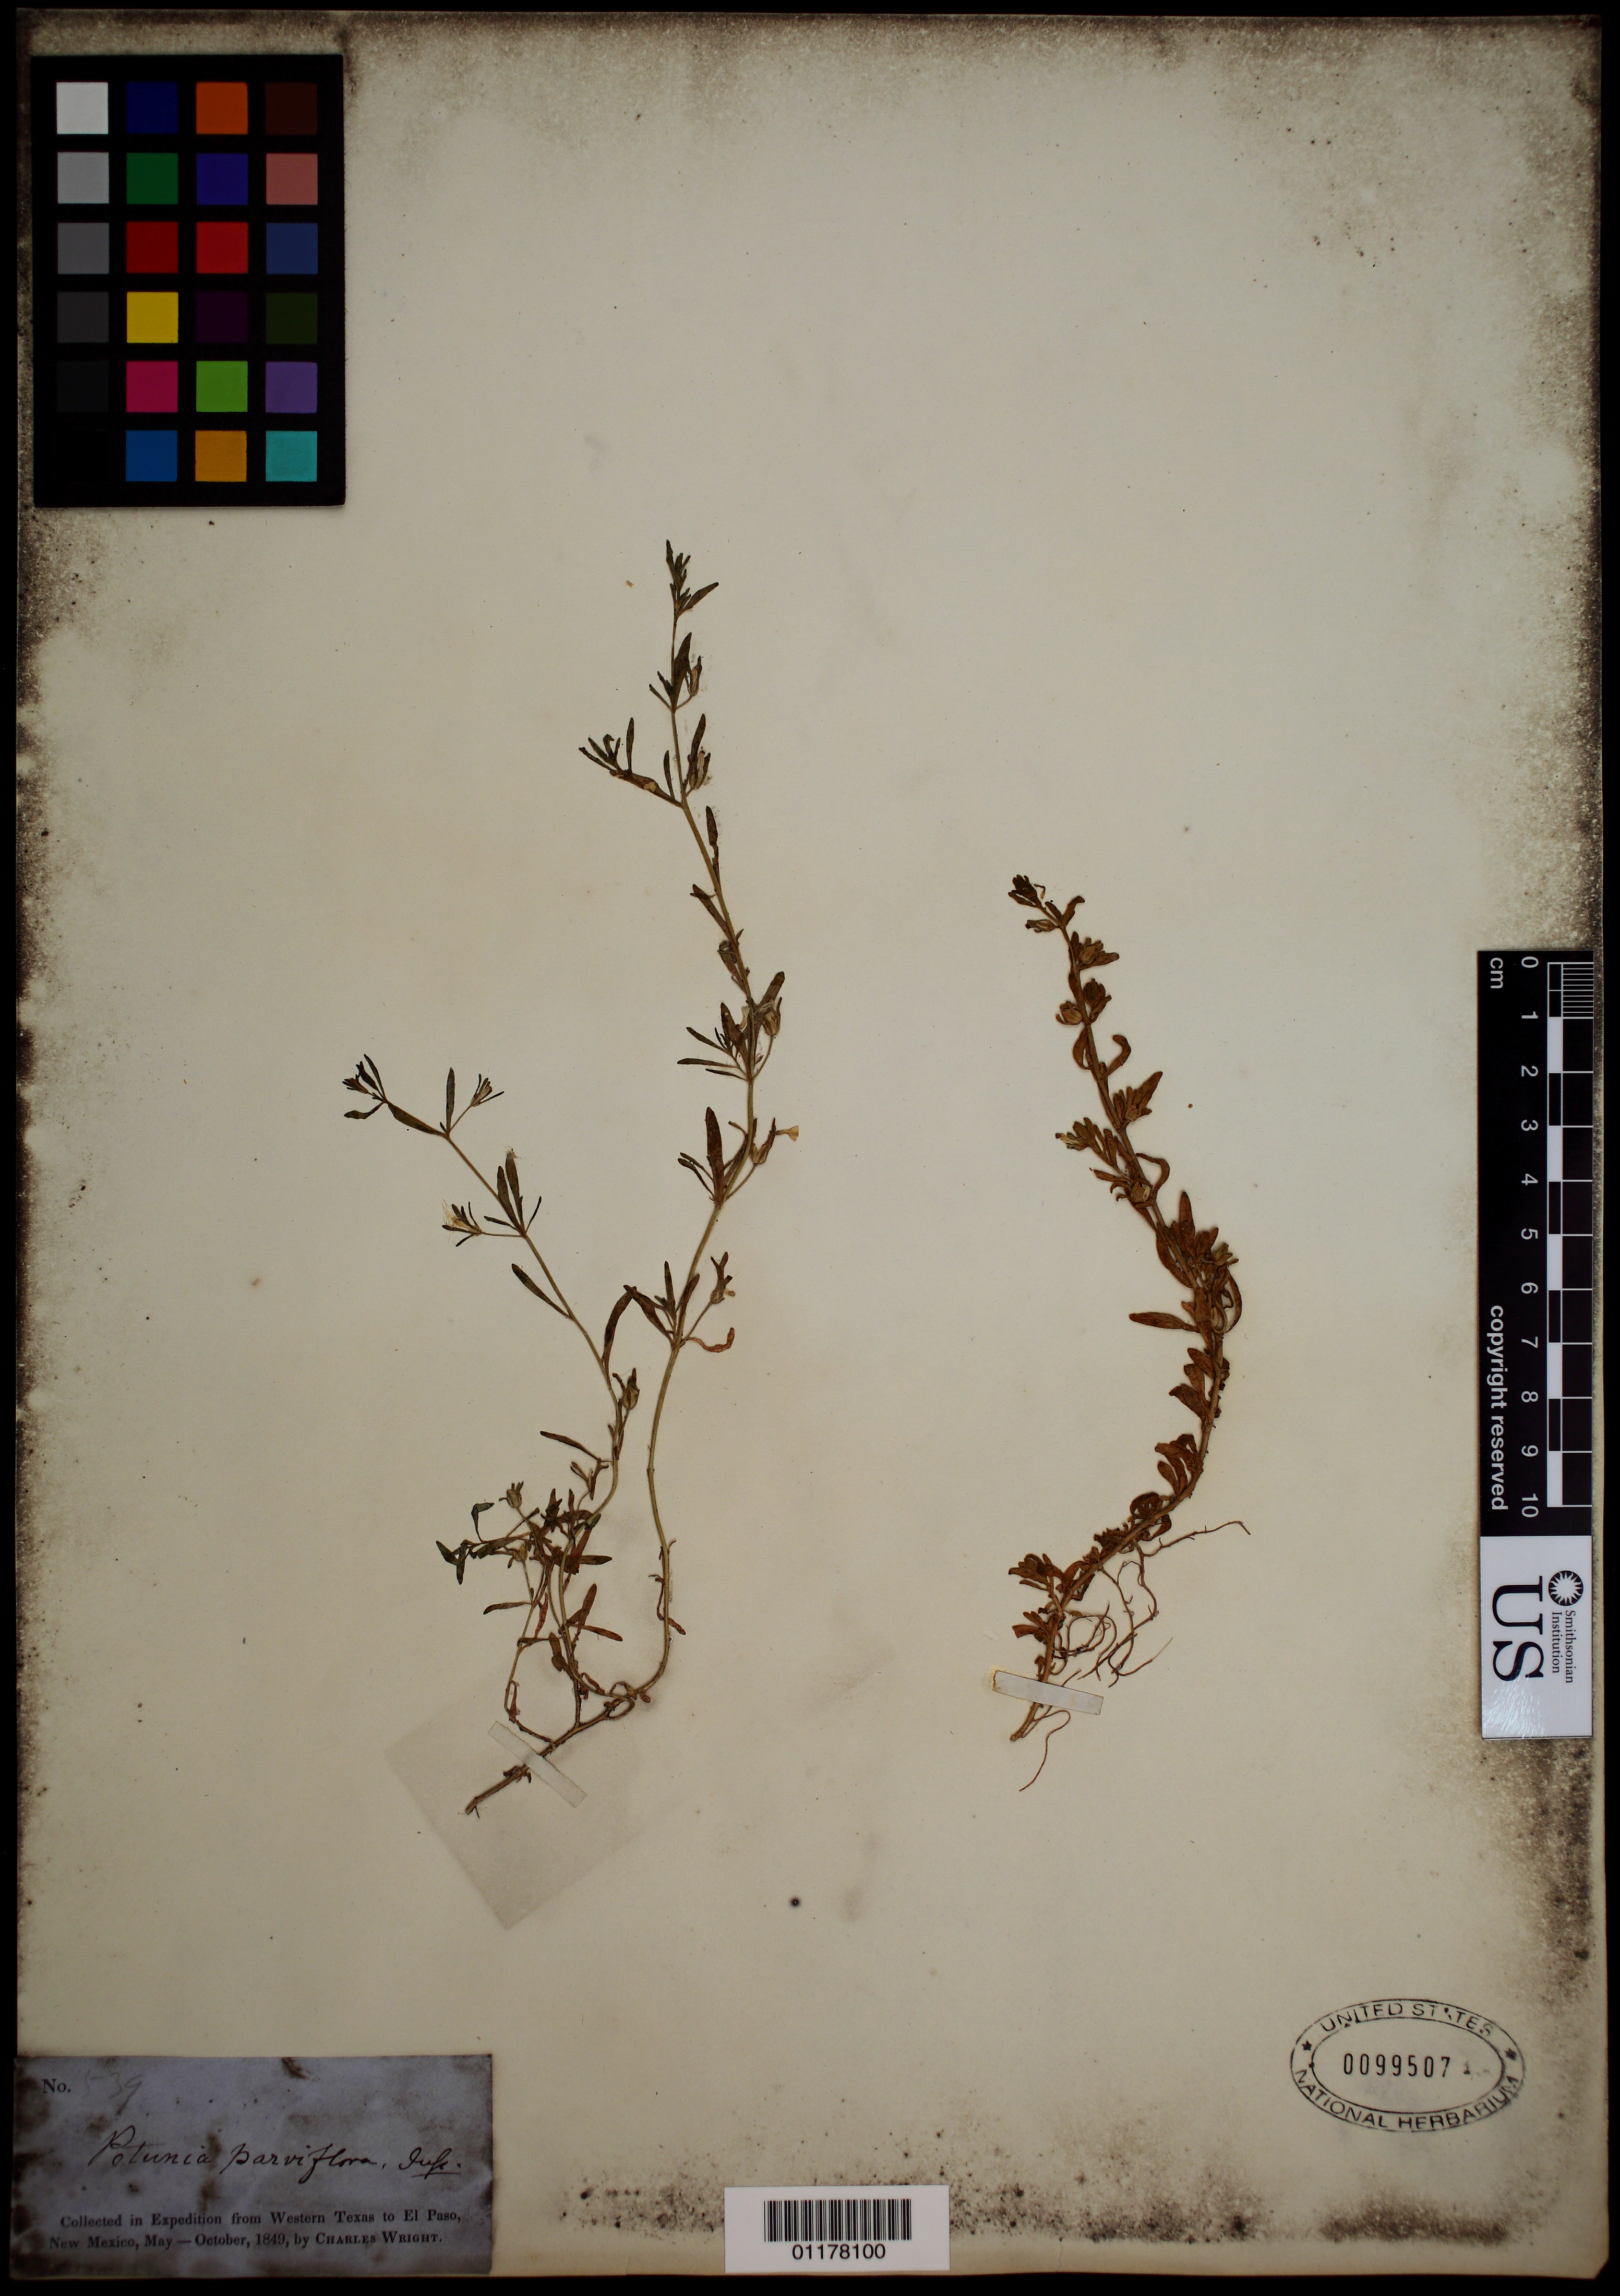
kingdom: Plantae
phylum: Tracheophyta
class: Magnoliopsida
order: Solanales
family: Solanaceae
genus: Petunia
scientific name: Petunia parviflora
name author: Juss.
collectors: C. Wright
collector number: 539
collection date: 1849-05/1849-10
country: United States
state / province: New Mexico / Texas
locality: from Western Texas to El Paso, New Mexico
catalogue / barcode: US 99507